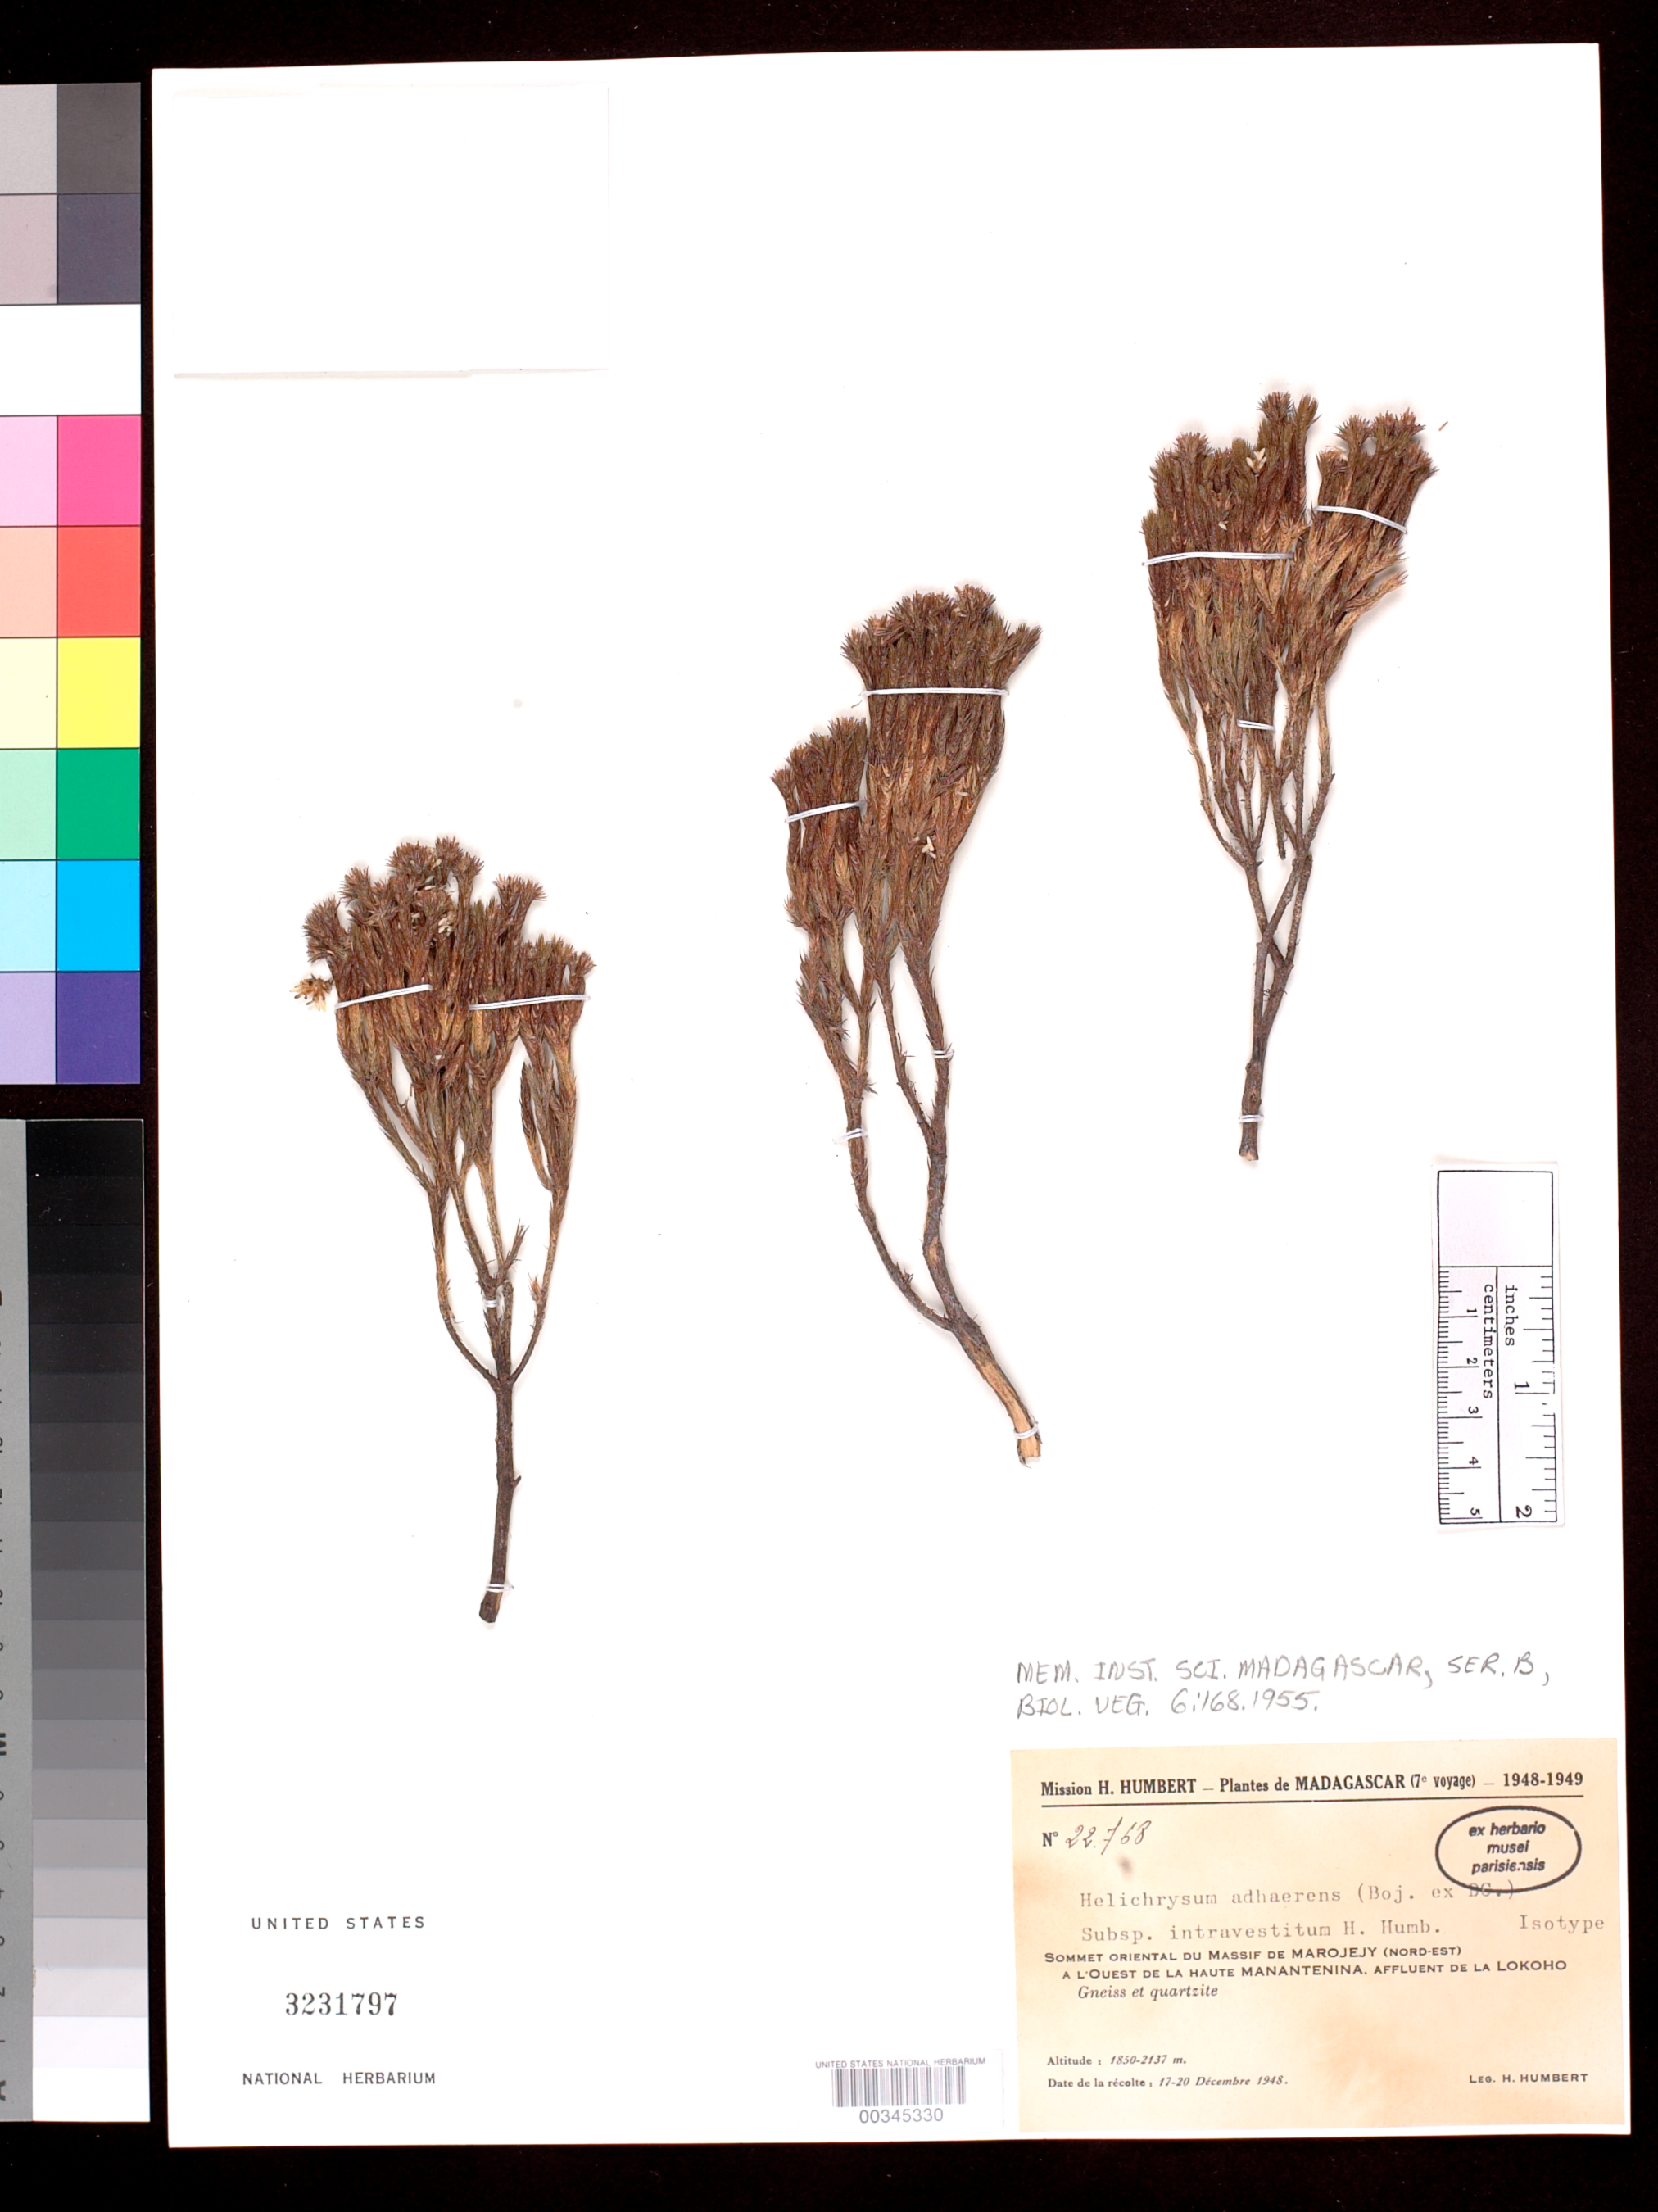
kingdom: Plantae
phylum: Tracheophyta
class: Magnoliopsida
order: Asterales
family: Asteraceae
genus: Helichrysum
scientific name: Helichrysum adhaerens subsp. intravestitum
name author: Humbert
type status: Isotype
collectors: H. Humbert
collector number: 22768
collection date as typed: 17 Dec 1948 to 20 Dec 1948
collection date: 1948-12-17/1948-12-20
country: Madagascar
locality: Sommet oriental du Massif de Marojejy (NE) a l'ouest de la haute Manantenina, affluent de la Lokoho. [Eastern summit of the Marojejy Mountain Range (NE) to the west of upper Manantenina, tributary of the Lokoho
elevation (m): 1850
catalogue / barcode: US 3231797